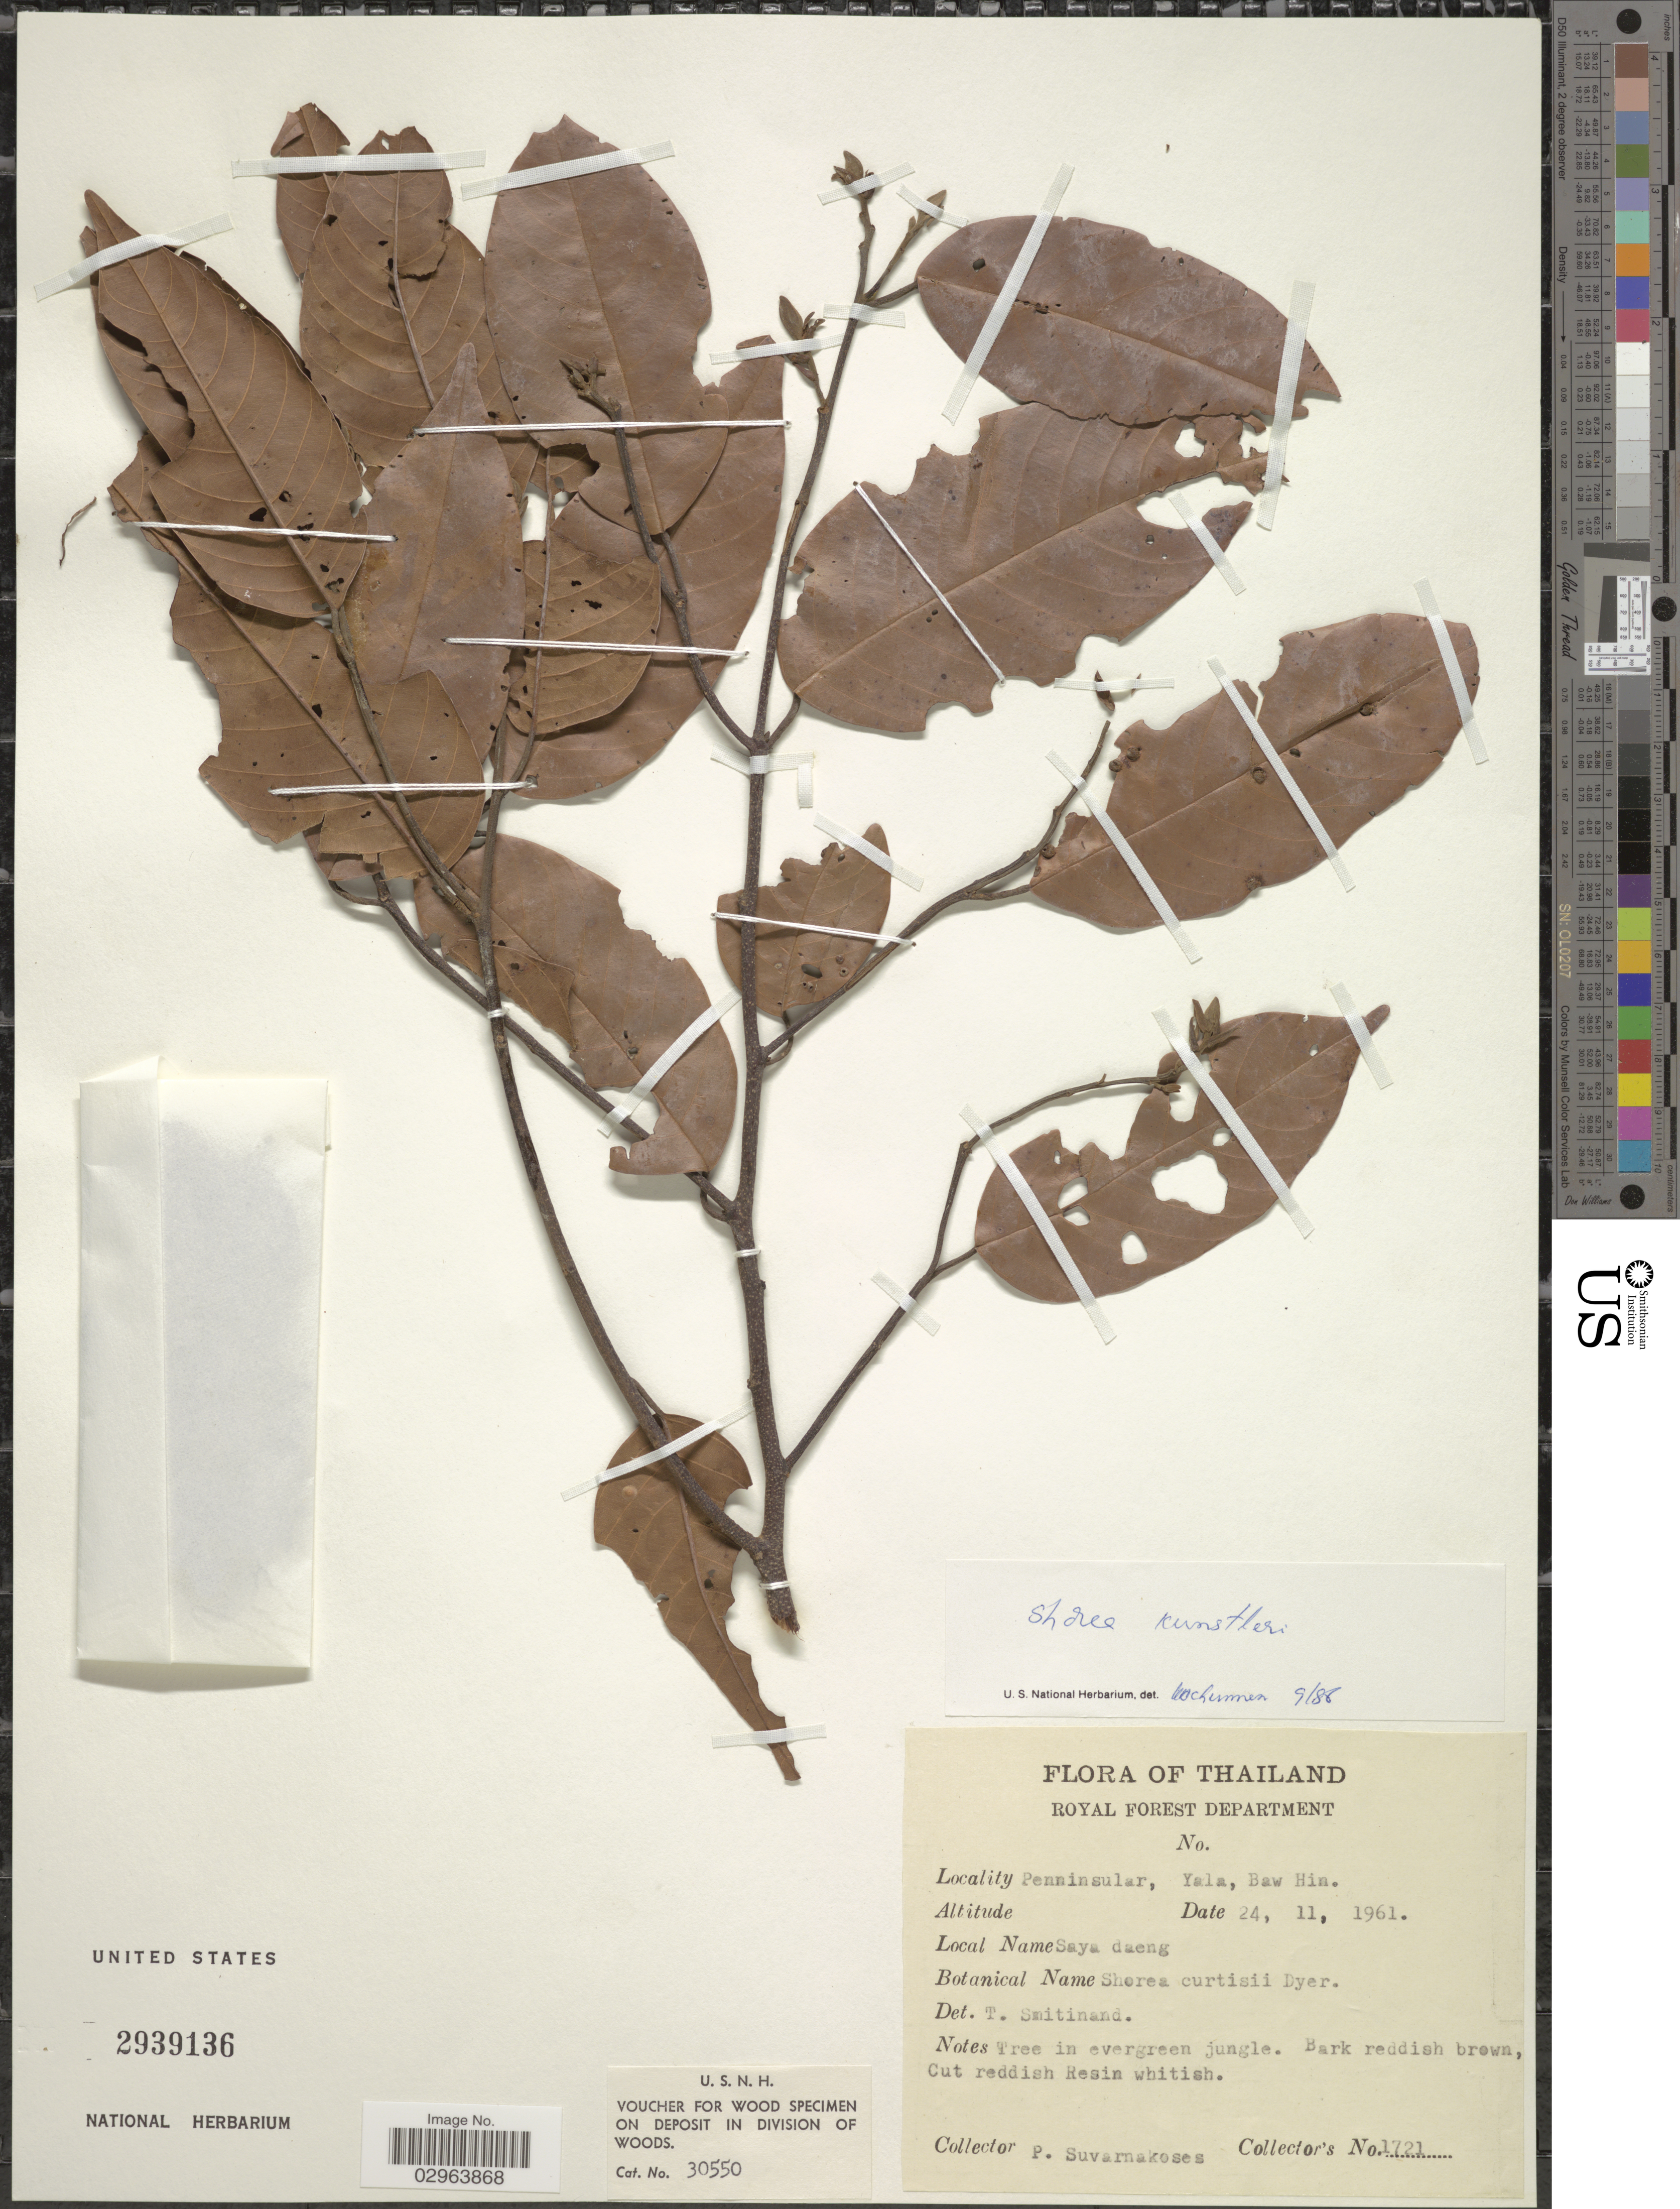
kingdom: Plantae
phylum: Tracheophyta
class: Magnoliopsida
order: Malvales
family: Dipterocarpaceae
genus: Rubroshorea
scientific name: Rubroshorea kunstleri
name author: (King) P.S. Ashton & J. Heck.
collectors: P. Suvarnakoses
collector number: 1721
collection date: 1961-11-24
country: Thailand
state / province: Yala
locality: Peninsular, Yala, Baw Hin.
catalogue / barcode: US 2939136